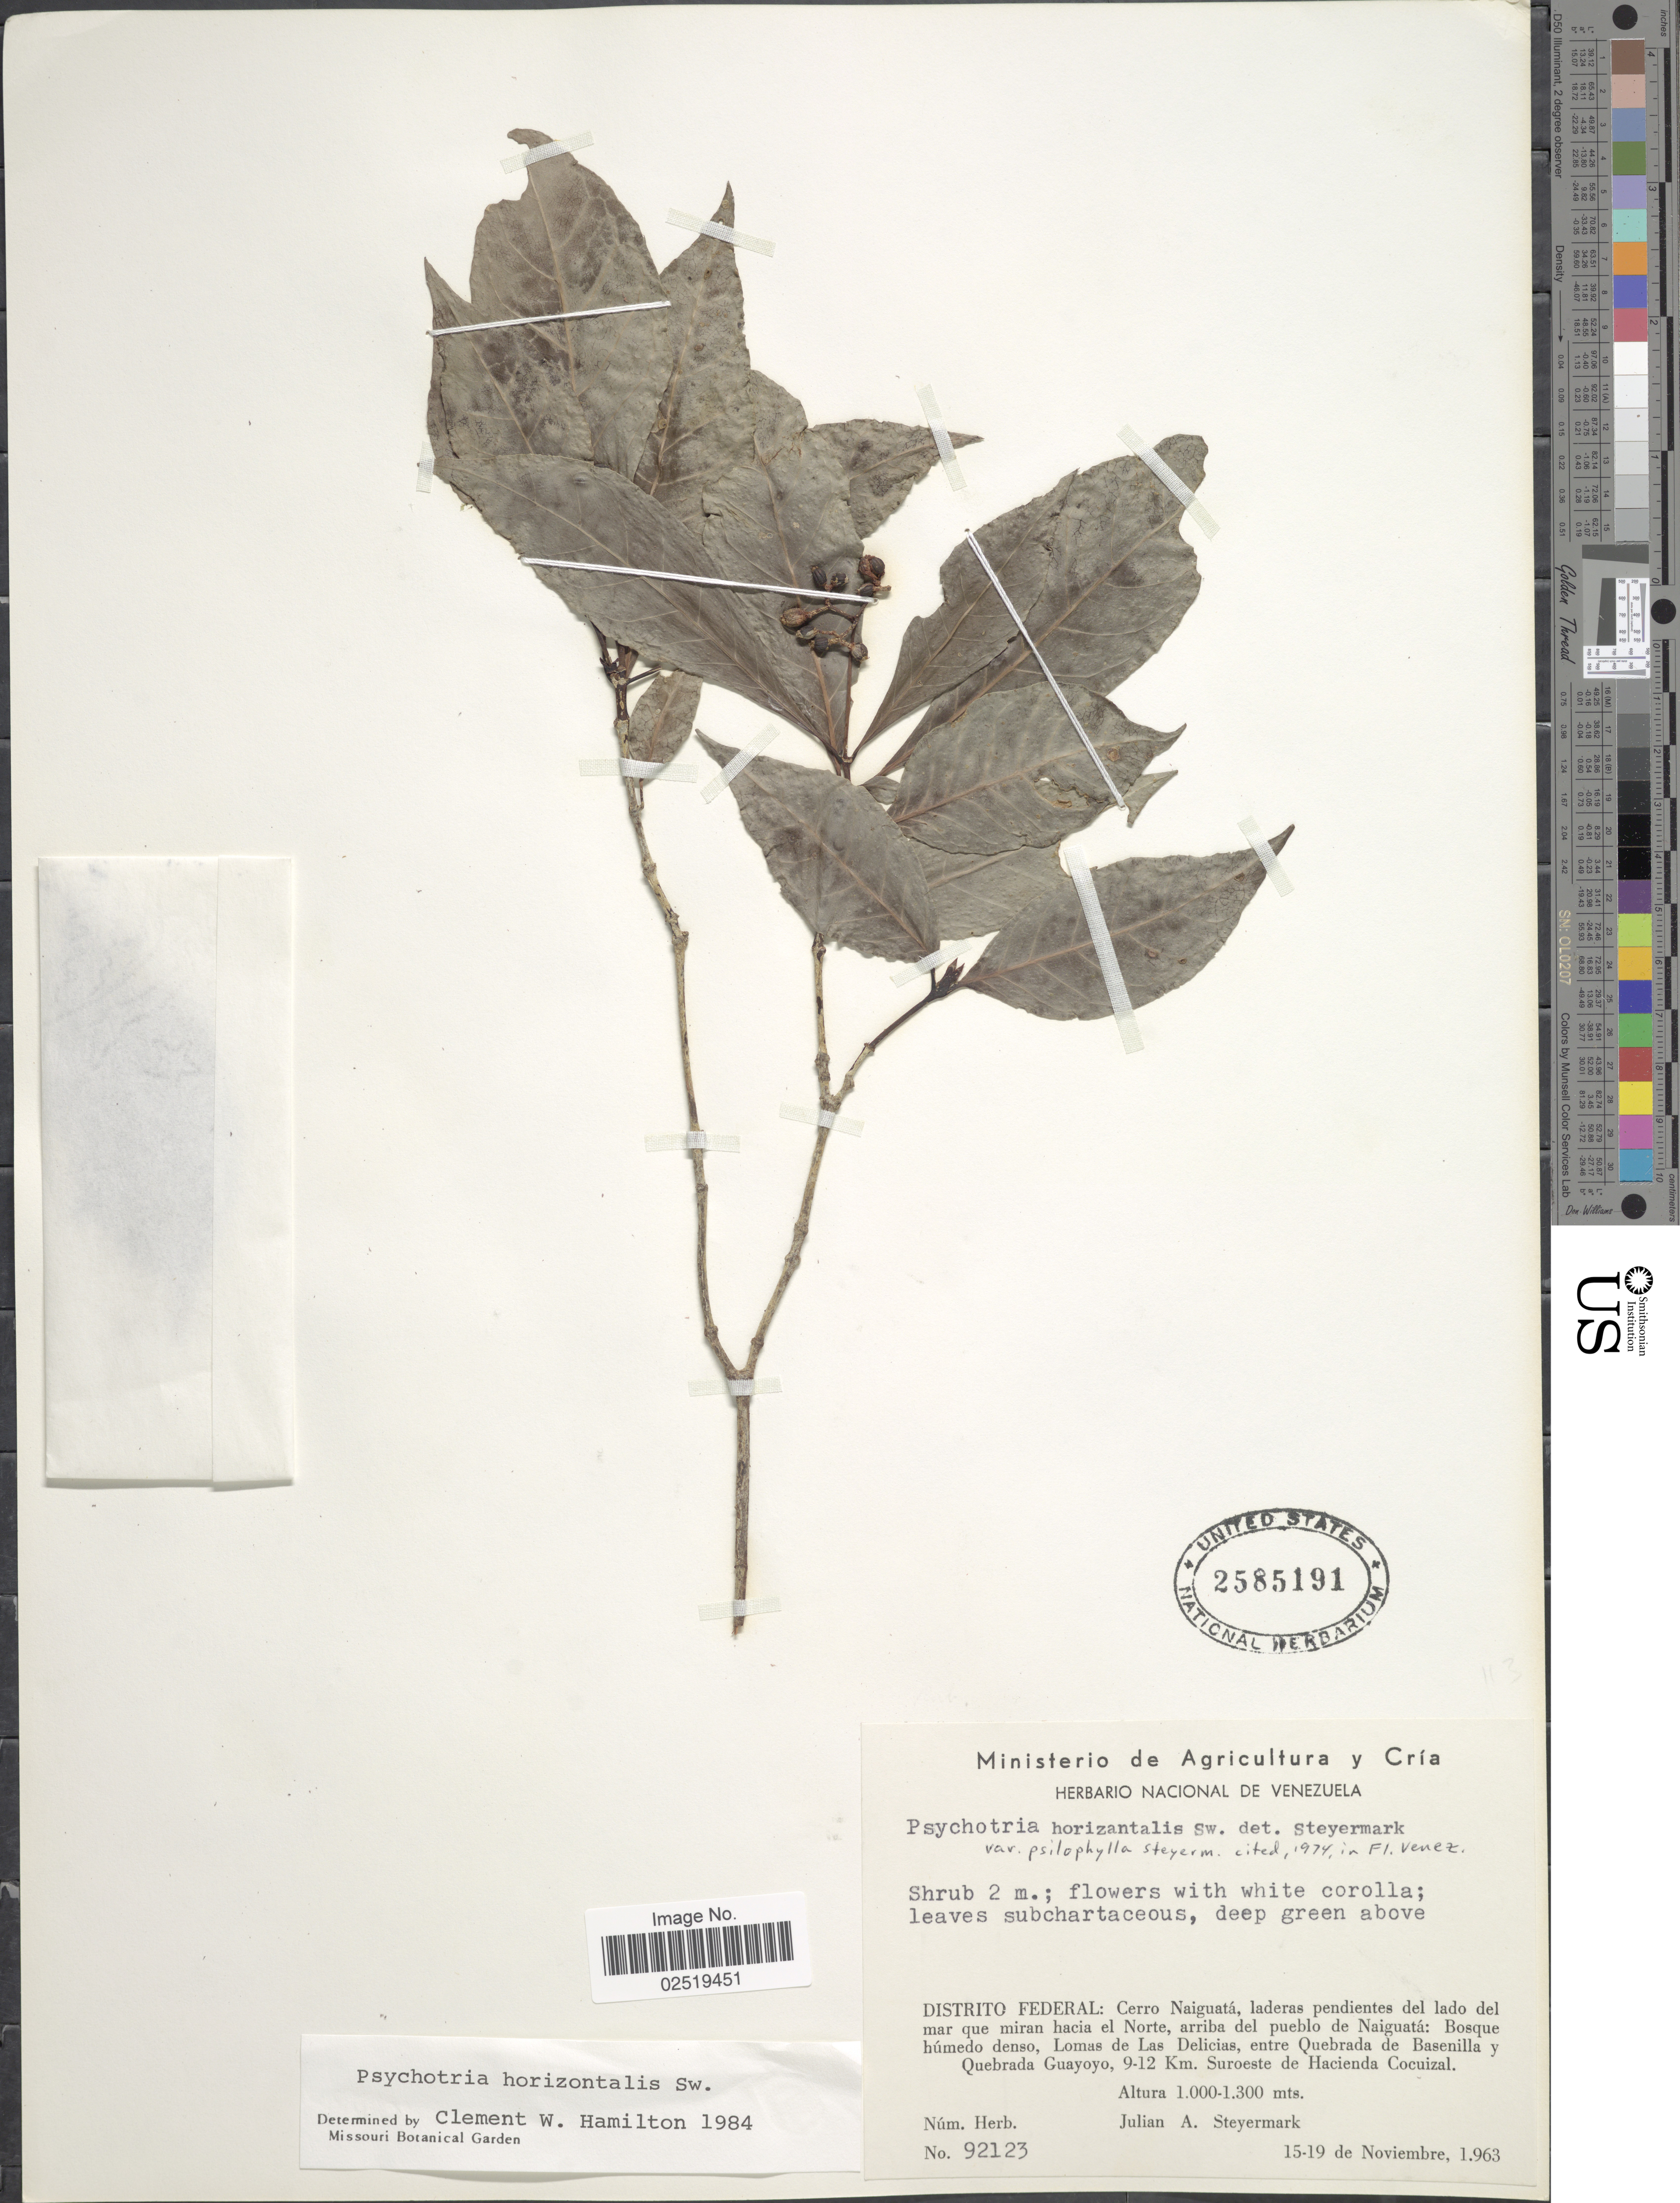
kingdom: Plantae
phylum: Tracheophyta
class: Magnoliopsida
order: Gentianales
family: Rubiaceae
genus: Psychotria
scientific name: Psychotria horizontalis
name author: Sw.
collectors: J. Steyermark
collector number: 92123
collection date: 1963-11-15/1963-11-19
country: Venezuela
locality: Distrito Federal: Cerro Naiguata, laderas pendientes del lado del mar que miran el Norte, arriba del pueblo de Naiguata, Lomas de Las Delicias, entre Quebrada de Basenilla y Quebrada Guayoyo, 9-12 Km. Suroeste de Hacienda Cocuizal.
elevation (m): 1000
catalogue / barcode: US 2585191